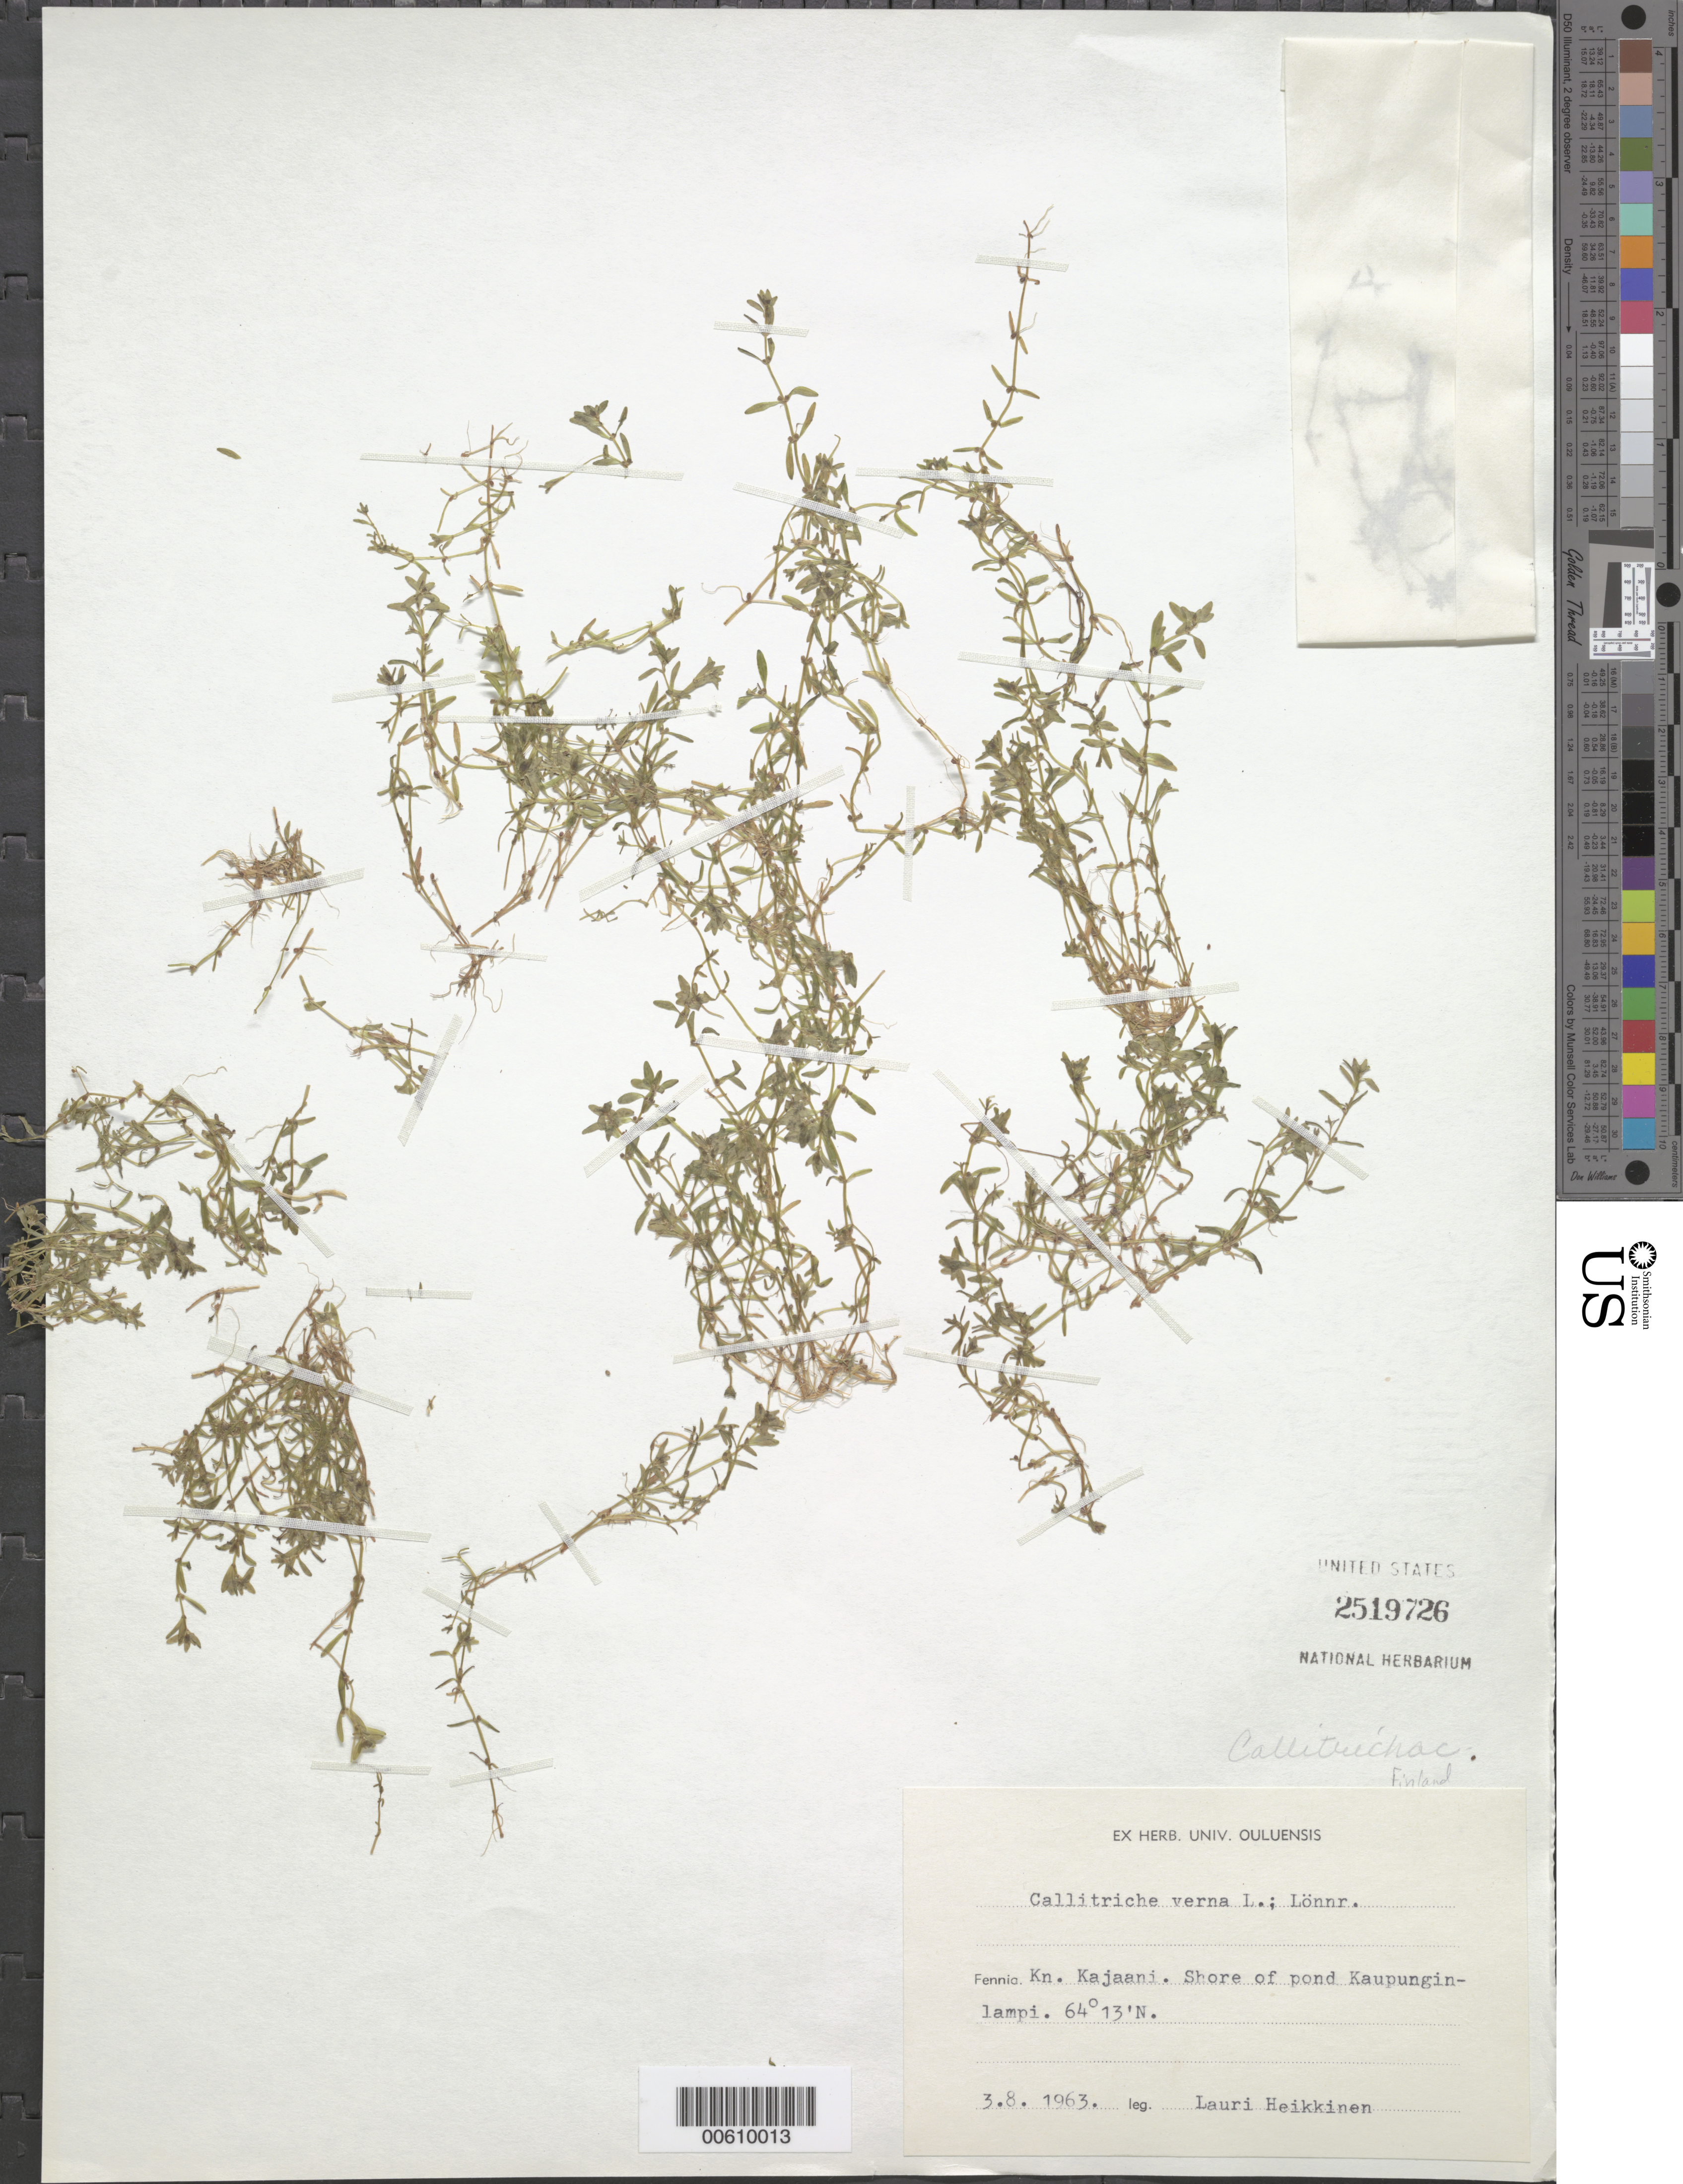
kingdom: Plantae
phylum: Tracheophyta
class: Magnoliopsida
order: Lamiales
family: Plantaginaceae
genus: Callitriche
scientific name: Callitriche verna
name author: L.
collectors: L. Heikkinen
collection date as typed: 03 Aug 1963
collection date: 1963-08-03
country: Finland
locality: Kn. Kajaani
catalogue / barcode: US 2519726